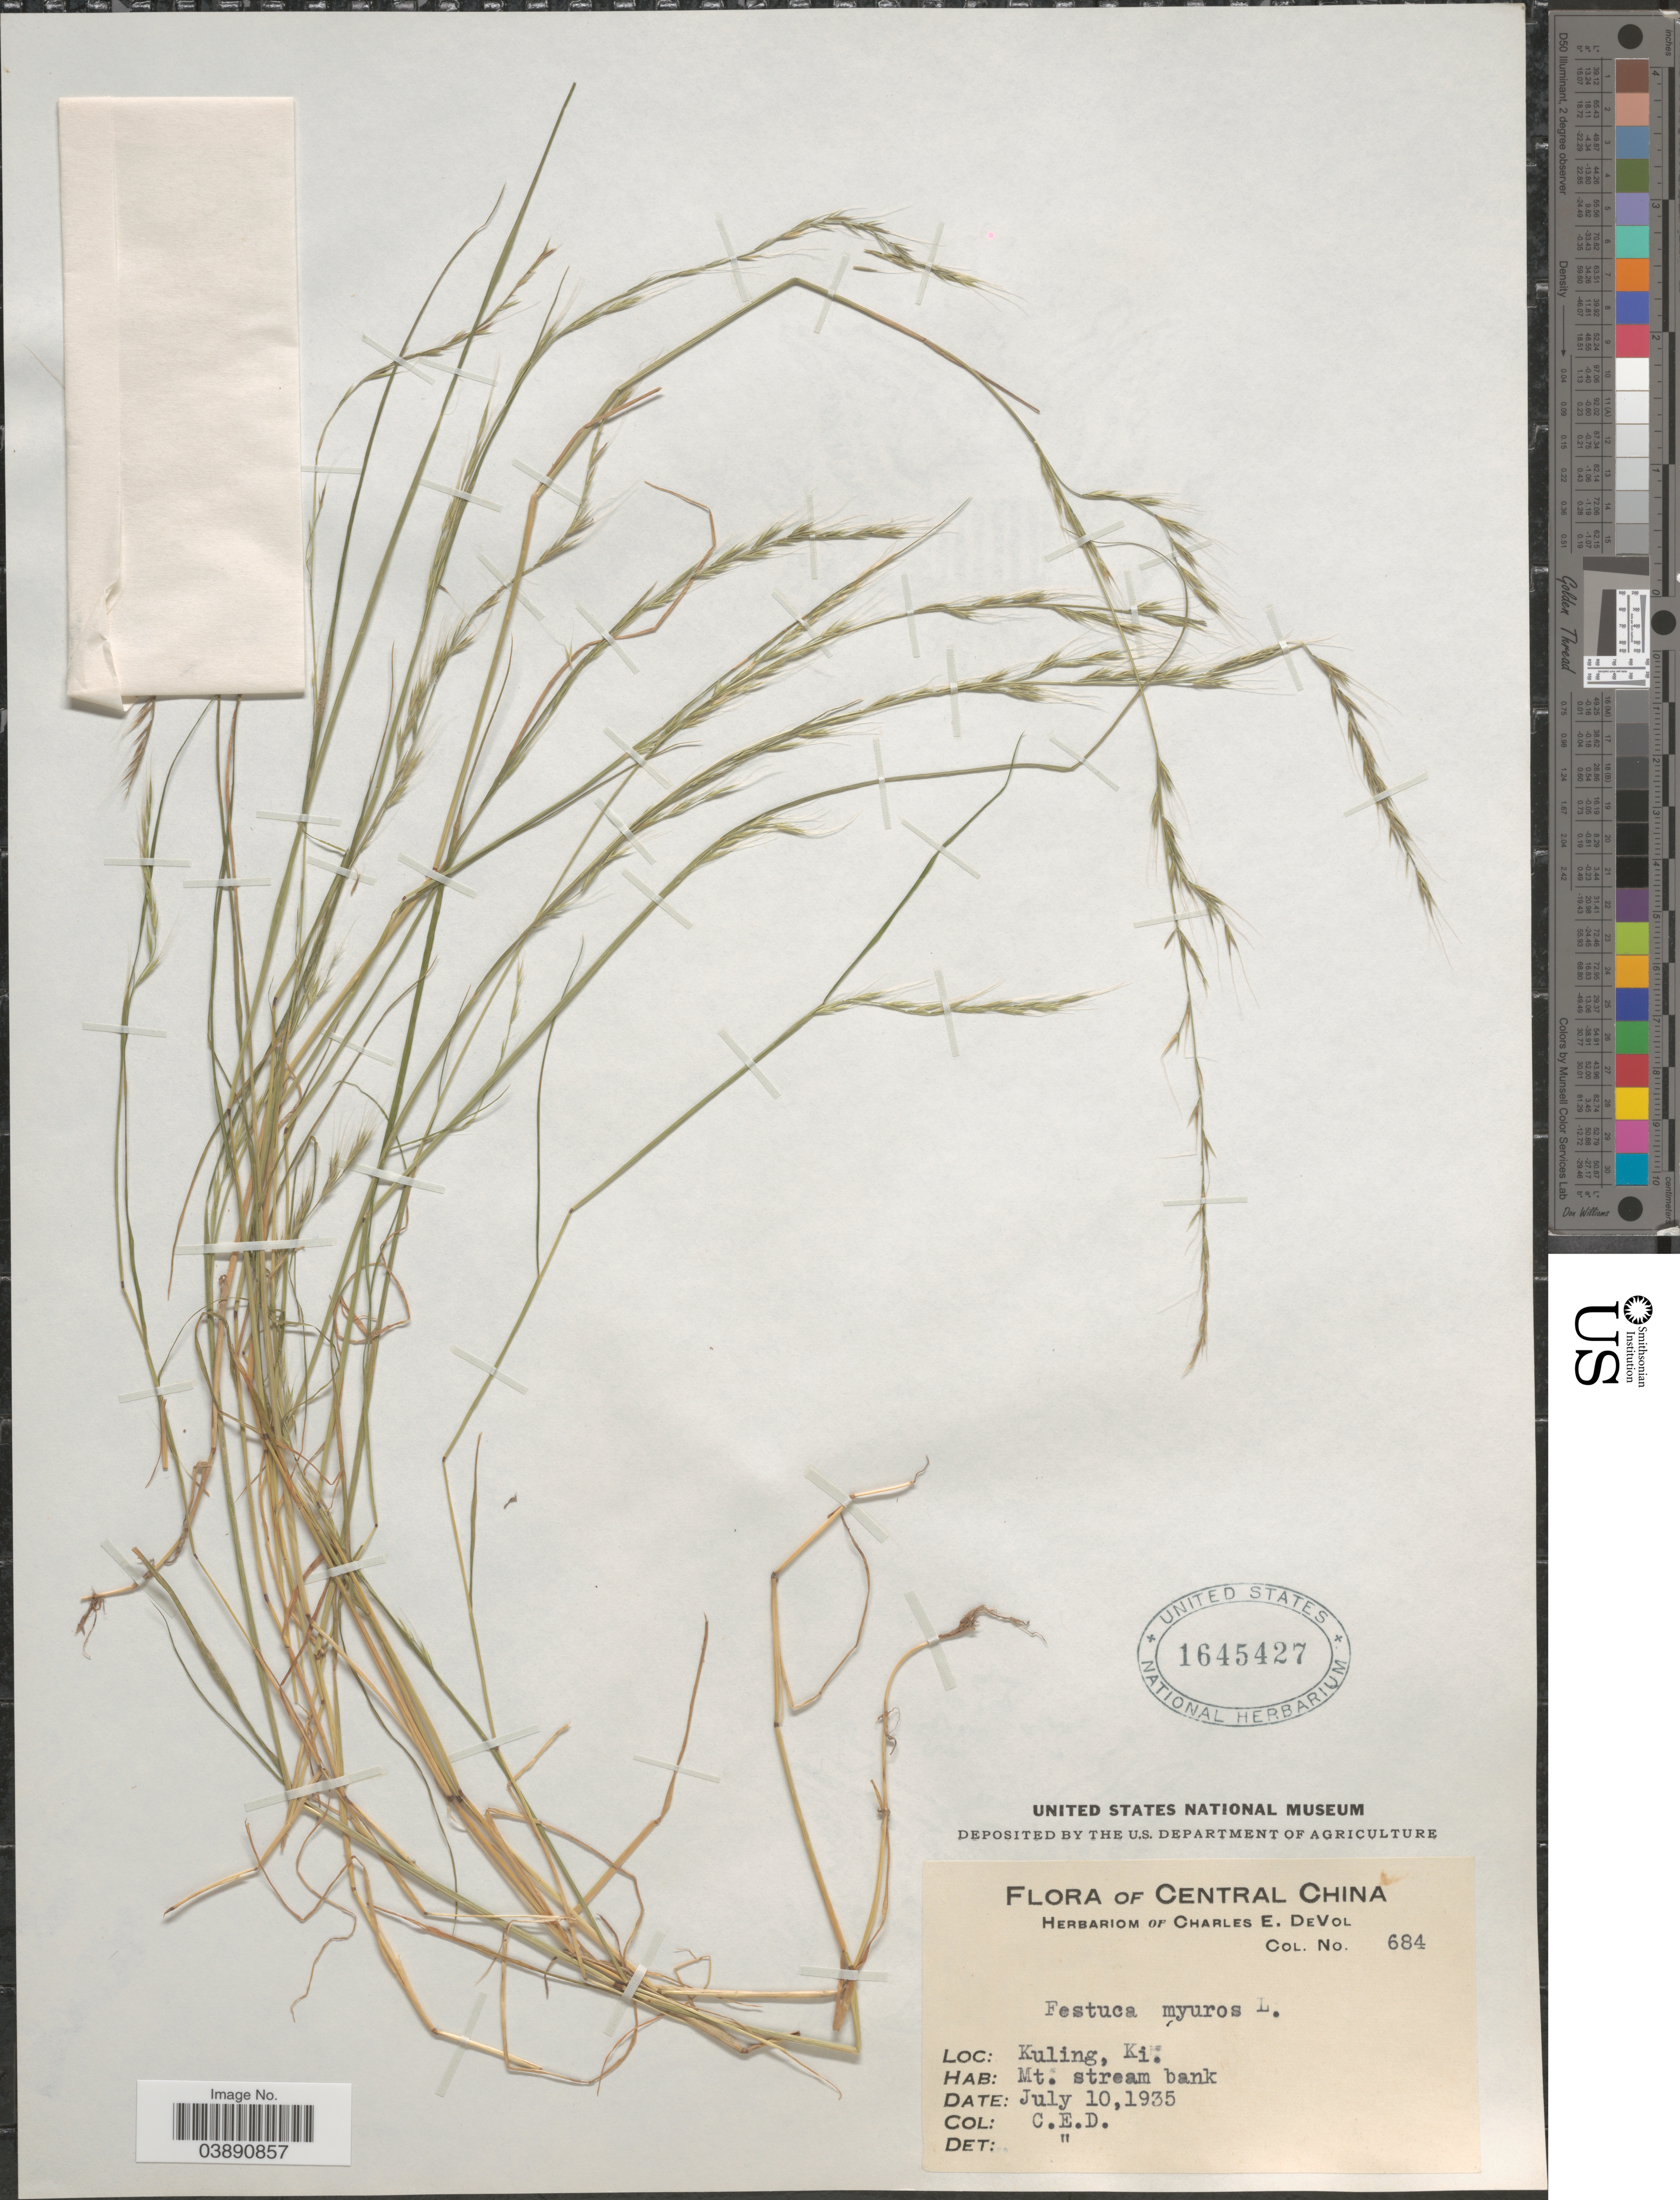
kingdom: Plantae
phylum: Tracheophyta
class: Liliopsida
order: Poales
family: Poaceae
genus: Festuca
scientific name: Festuca myuros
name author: L.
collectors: C. E. De Vol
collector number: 684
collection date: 1935-07-10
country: China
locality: Central China. Kuling, Ki.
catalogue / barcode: US 1645427